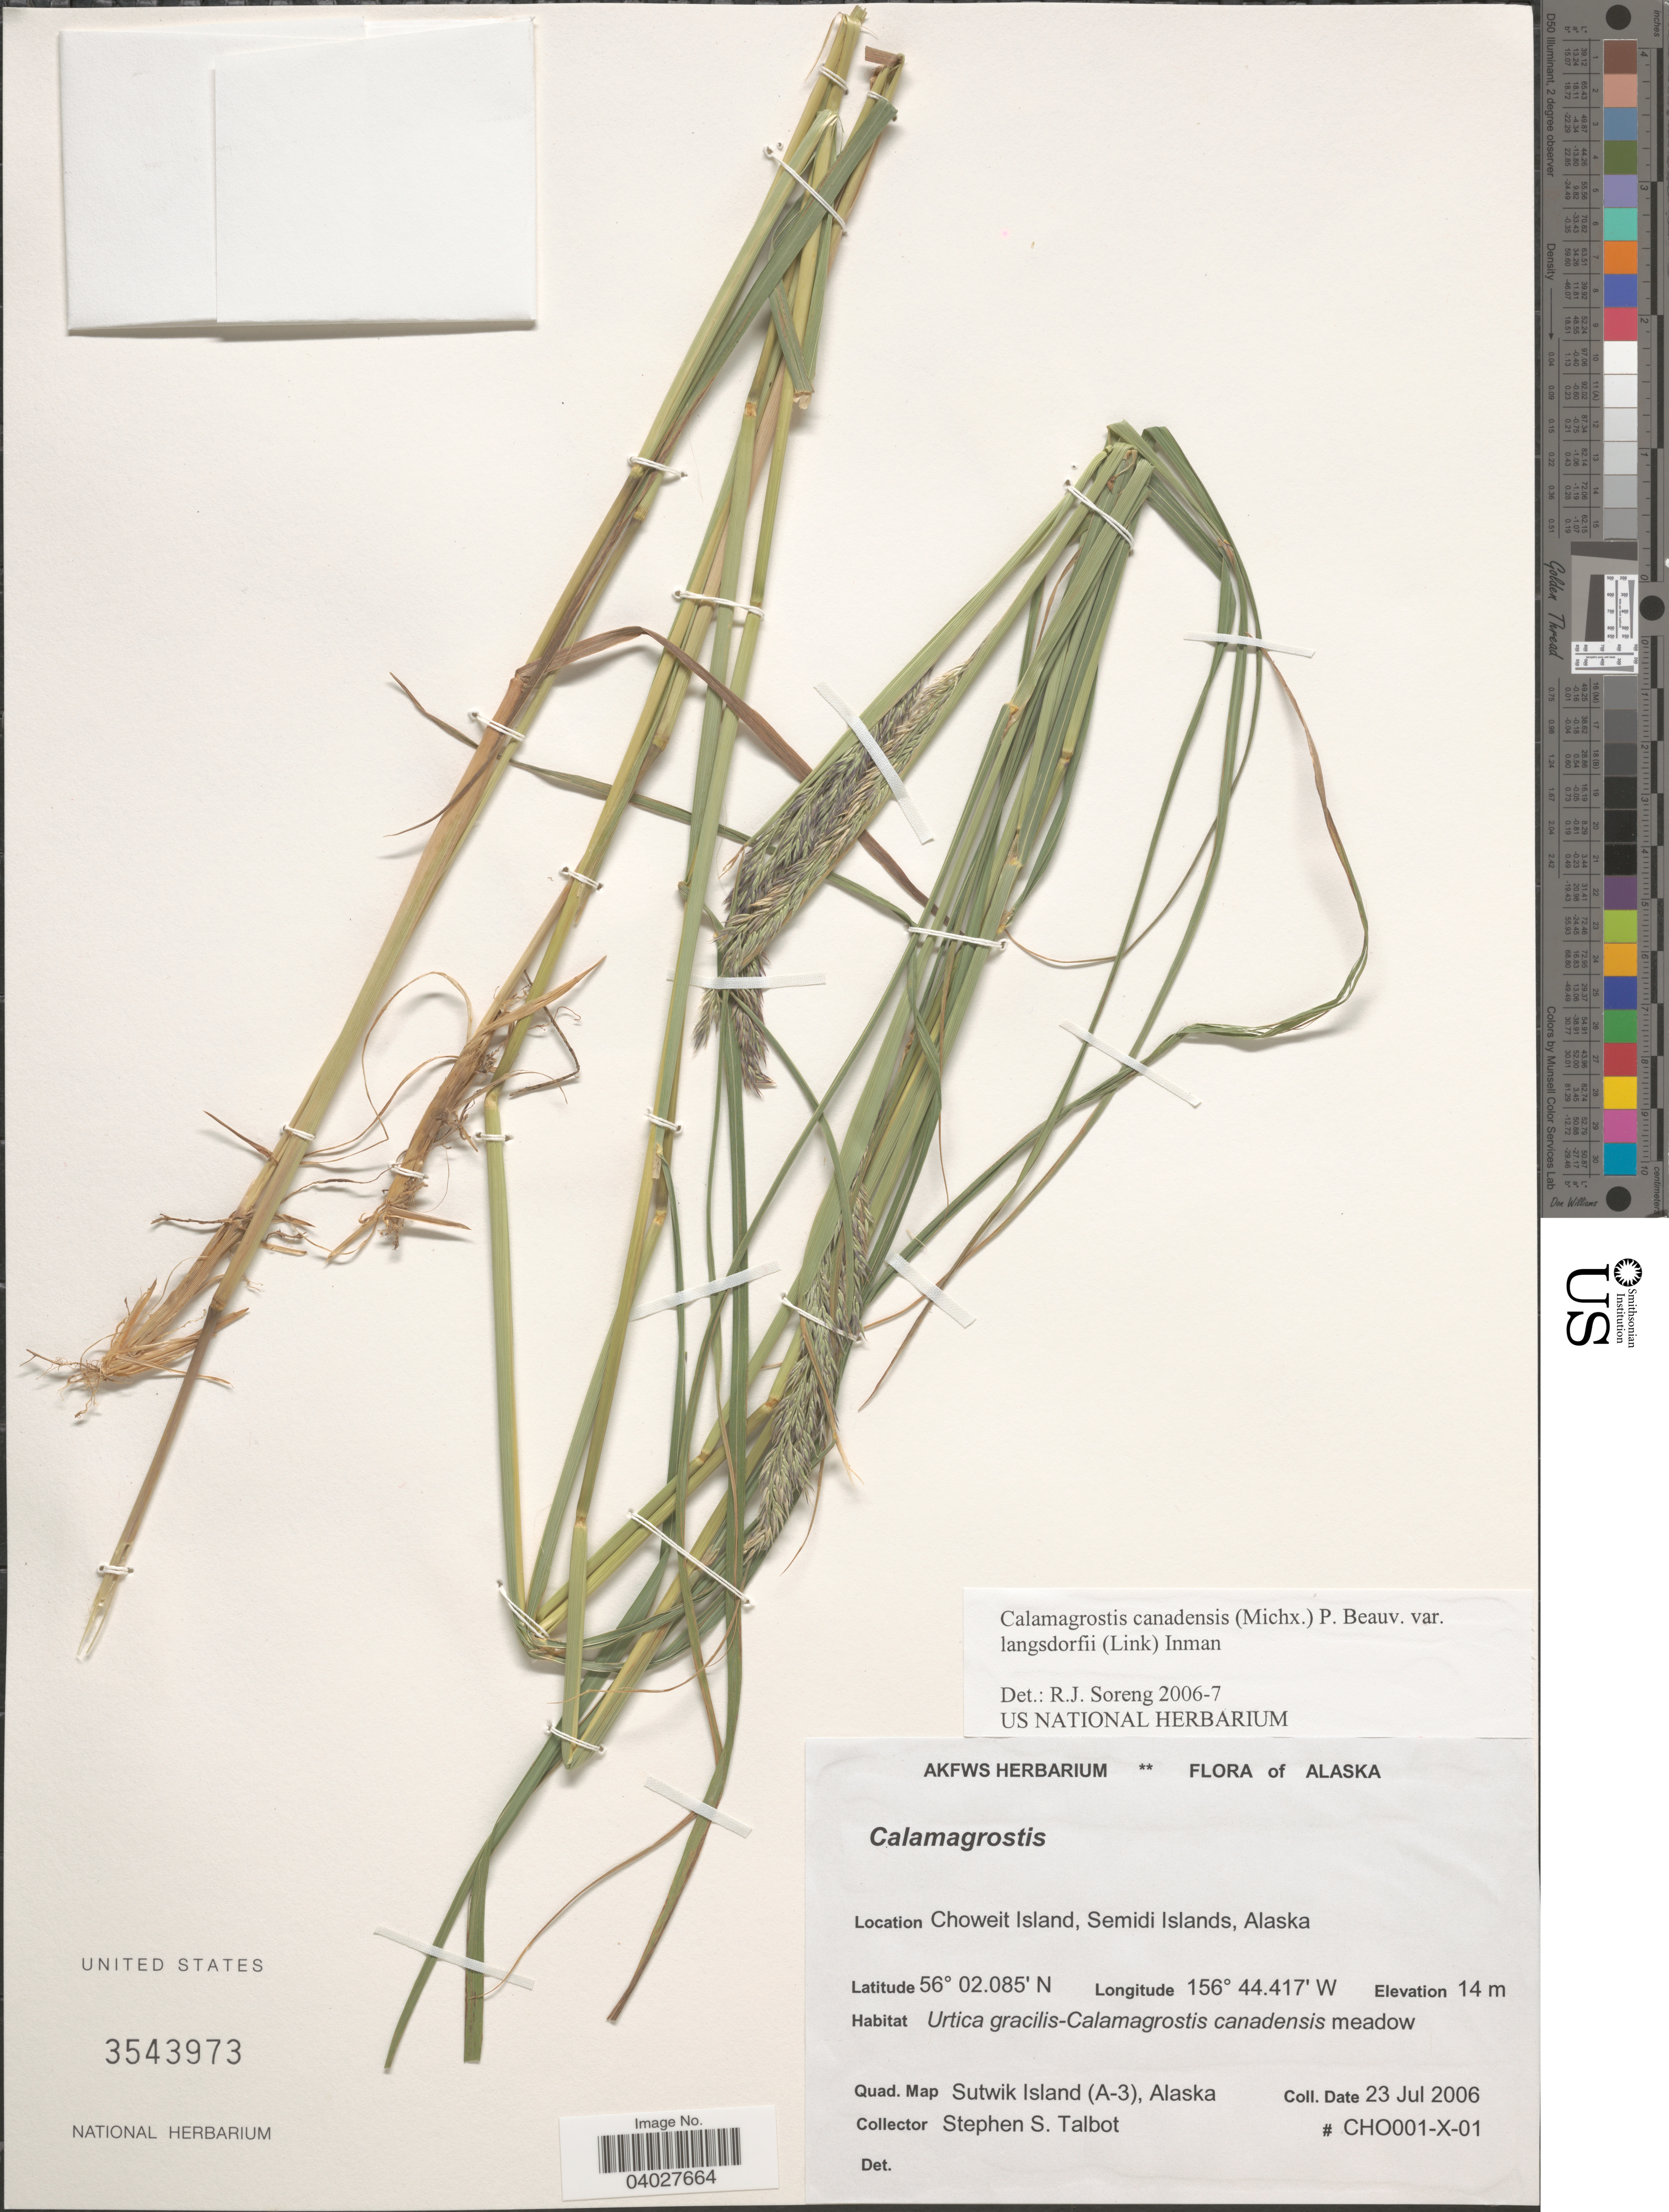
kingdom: Plantae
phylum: Tracheophyta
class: Liliopsida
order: Poales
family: Poaceae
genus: Calamagrostis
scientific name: Calamagrostis canadensis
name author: (Michx.) P. Beauv.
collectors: S. S. Talbot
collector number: CHO-001-X-01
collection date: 2006-07-23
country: United States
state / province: Alaska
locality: Choweit Island, Semidi Islands. Quad. Map Sutwik Island (A-3).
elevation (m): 14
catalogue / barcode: US 3543973